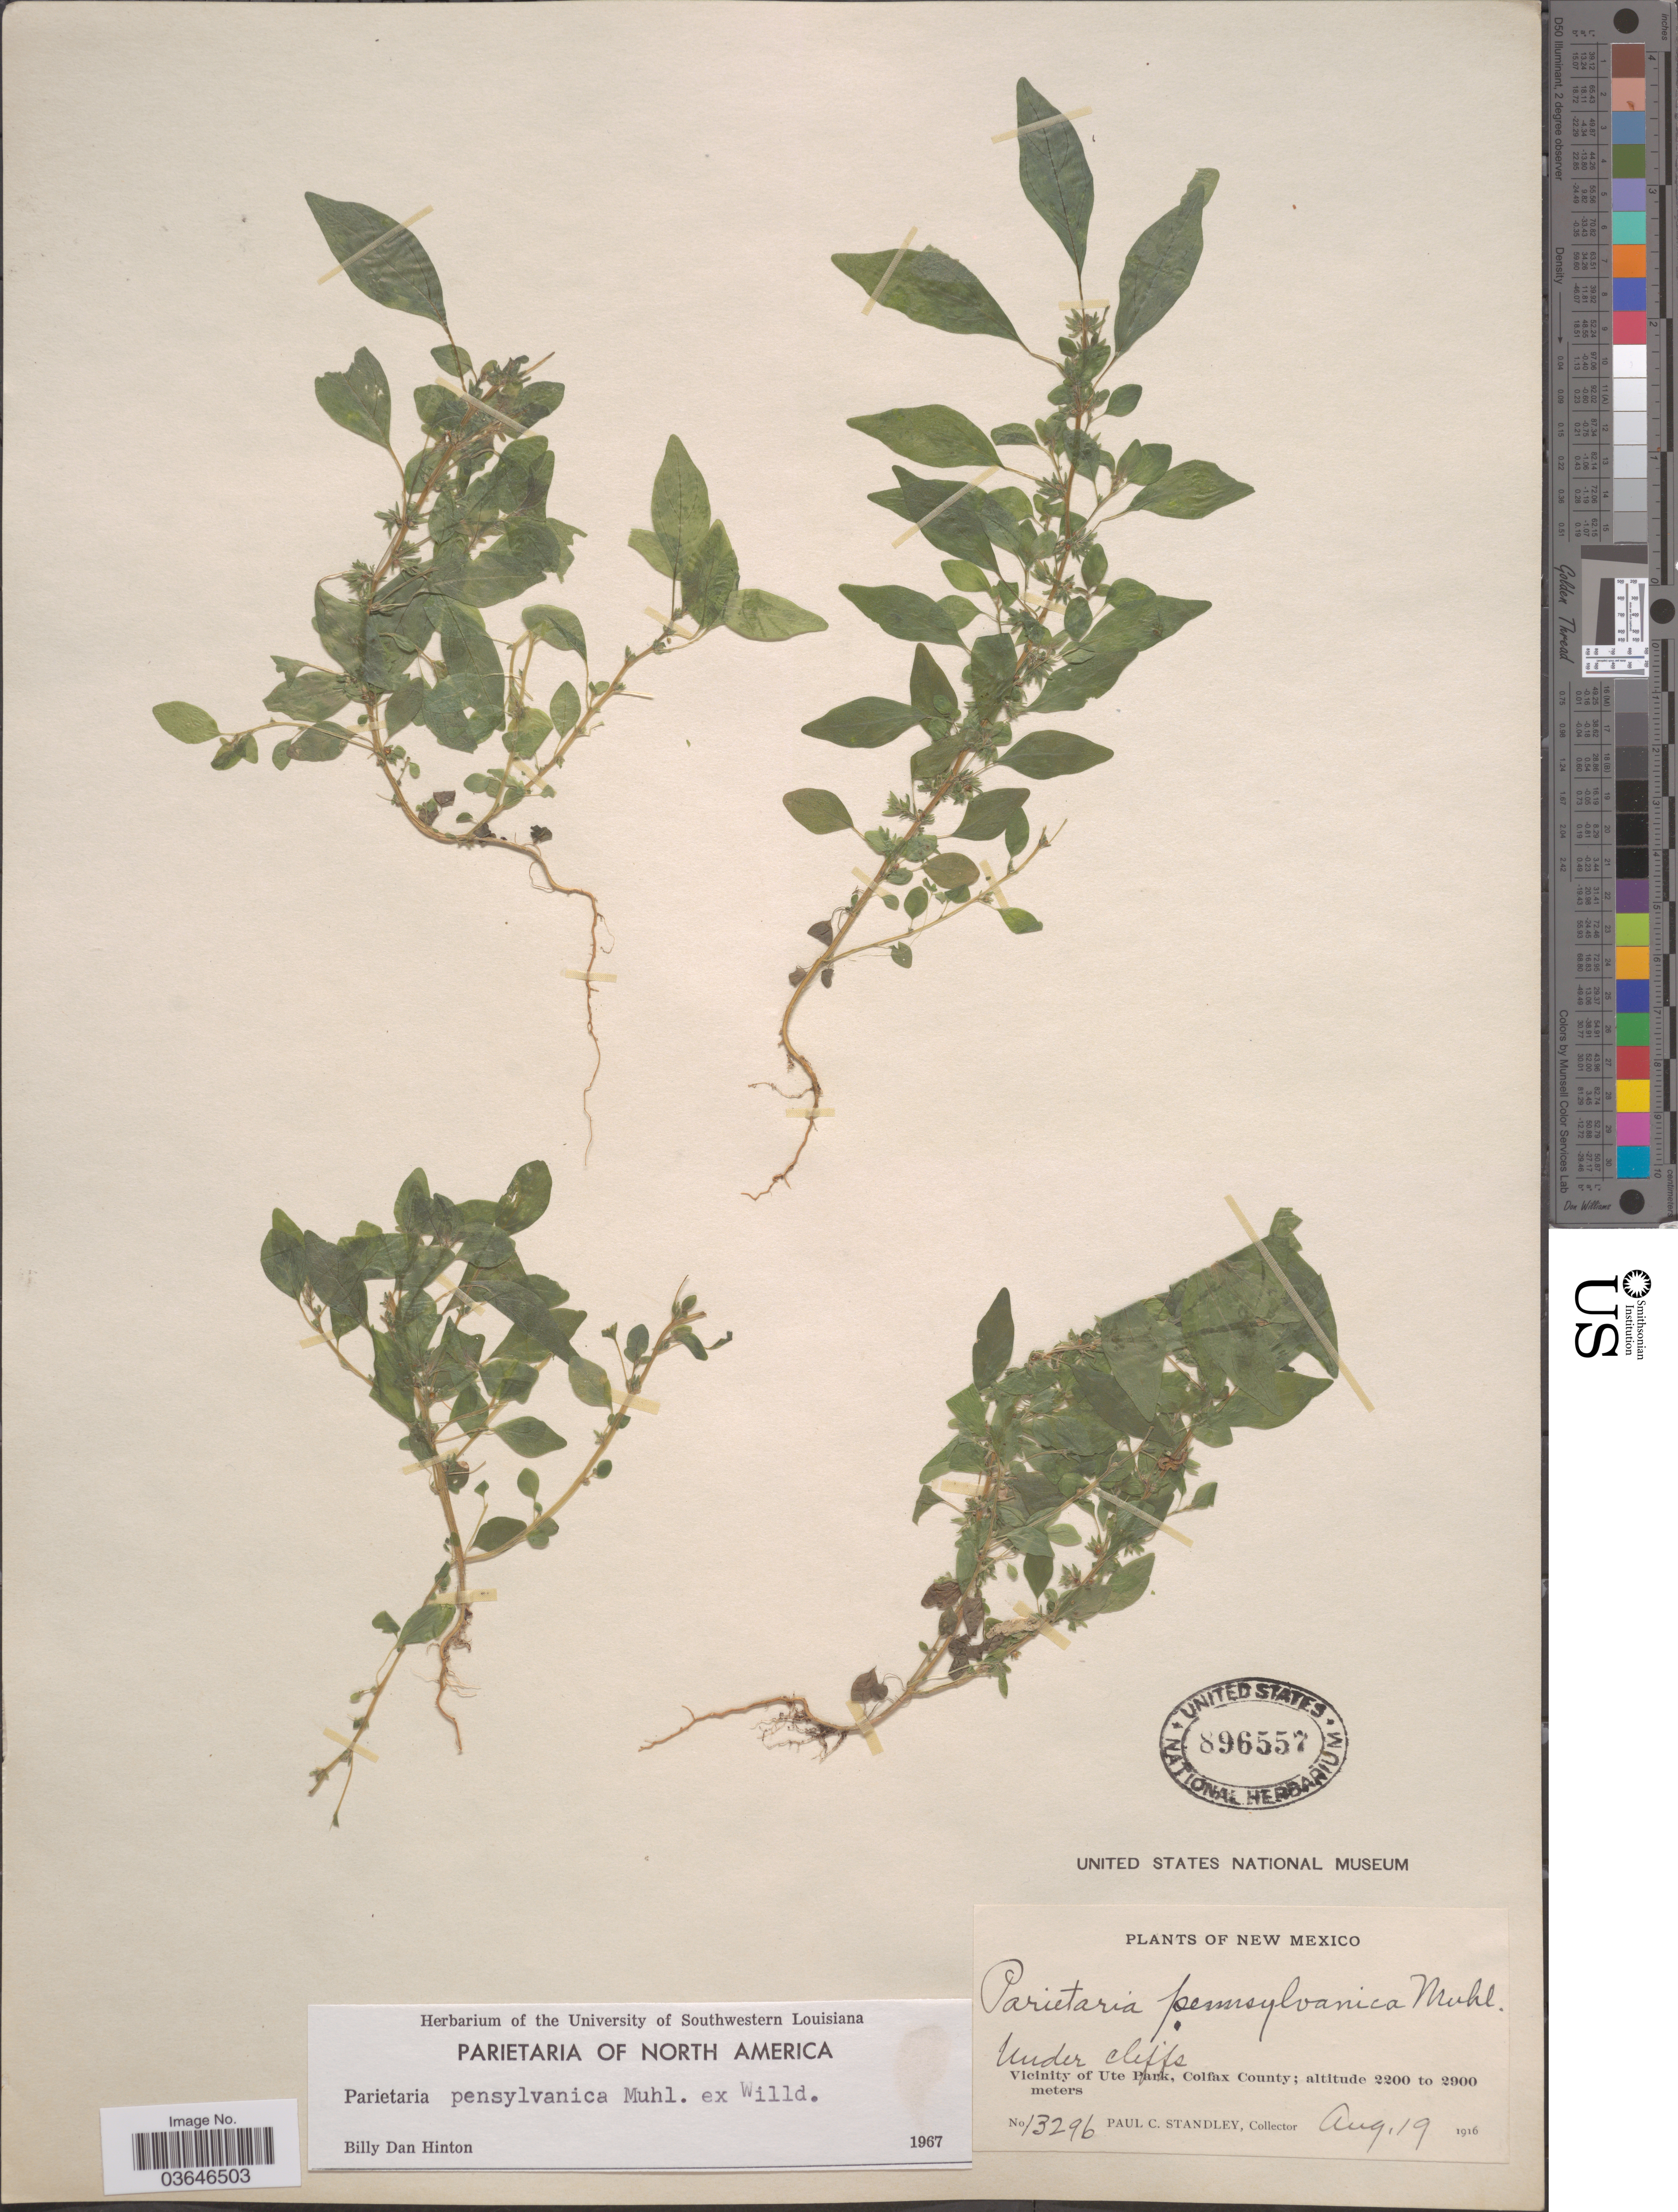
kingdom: Plantae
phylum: Tracheophyta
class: Magnoliopsida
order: Rosales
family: Urticaceae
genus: Parietaria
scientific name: Parietaria pensylvanica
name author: Muhl. ex Willd.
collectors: P. C. Standley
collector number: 13296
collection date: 1916-08-19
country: United States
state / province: New Mexico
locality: Vicinity of Ute Park, Colfax County.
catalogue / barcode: US 896557